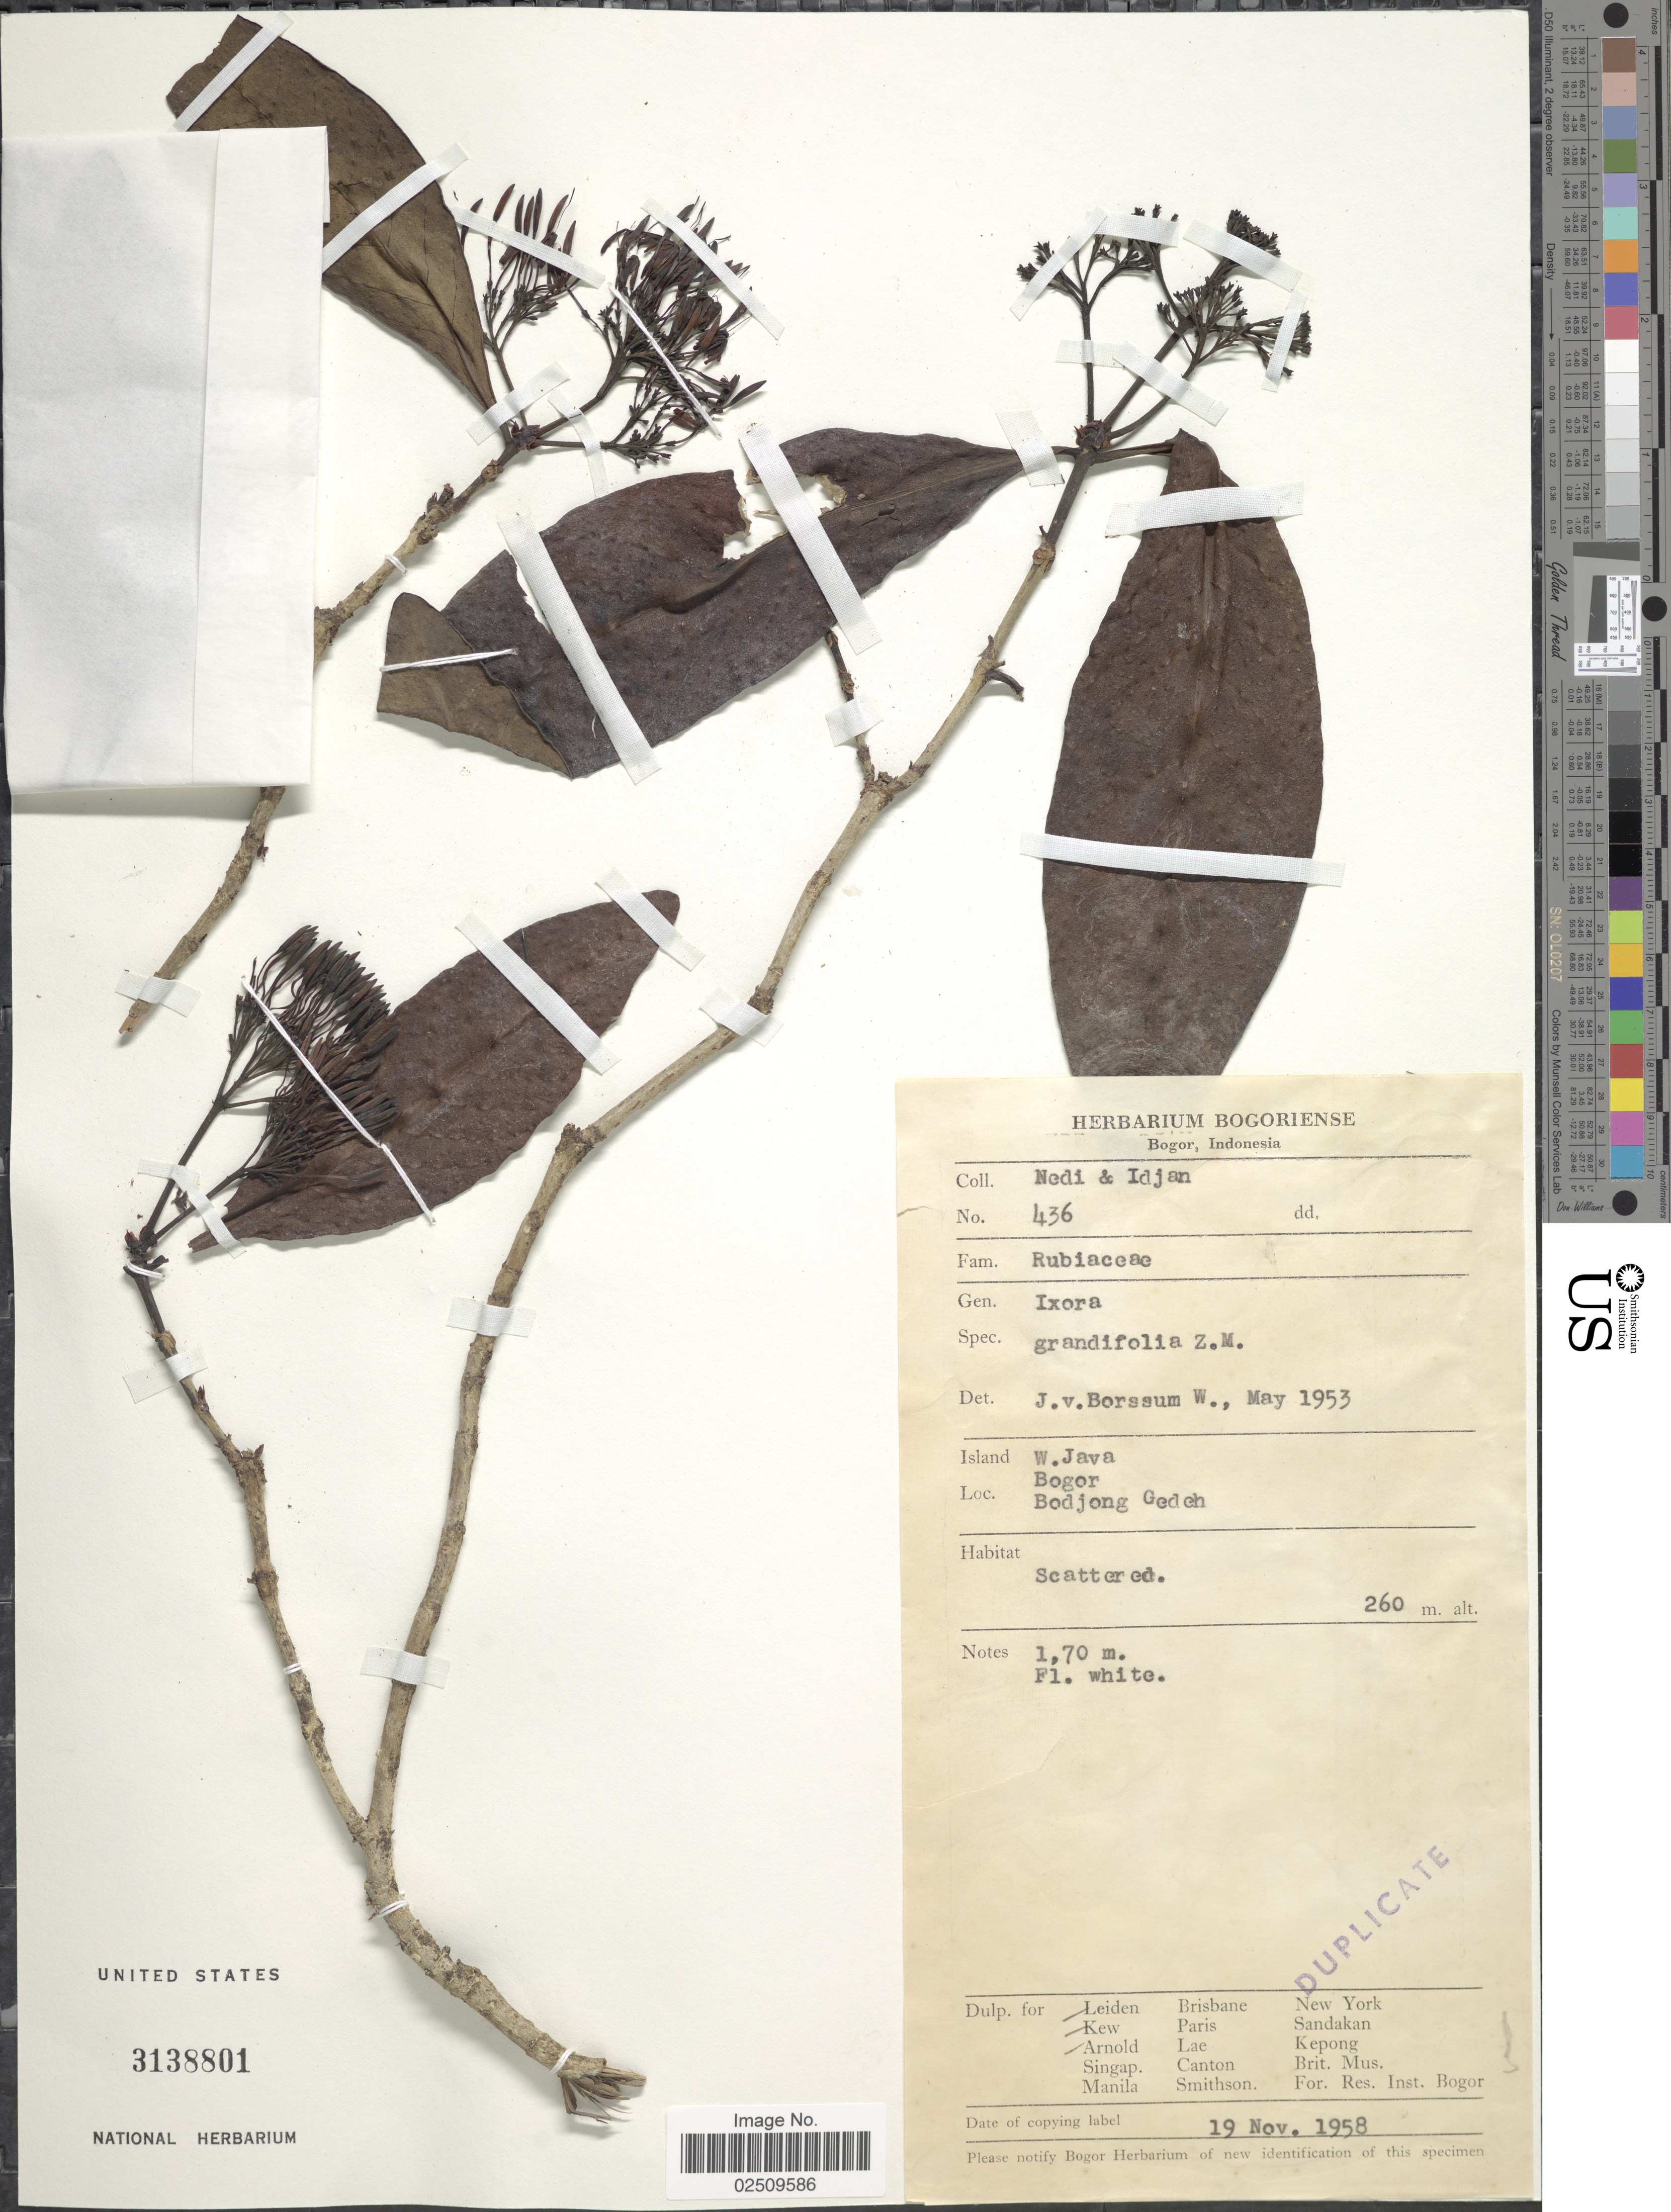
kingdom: Plantae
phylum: Tracheophyta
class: Magnoliopsida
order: Gentianales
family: Rubiaceae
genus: Ixora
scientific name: Ixora grandifolia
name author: (Blume) Zoll. & Moritzi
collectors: Nedi,-- & -. Idjan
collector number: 436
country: Indonesia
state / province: Java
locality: Island W. Java, Bogor Bodjong Gedeh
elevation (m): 260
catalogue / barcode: US 3138801